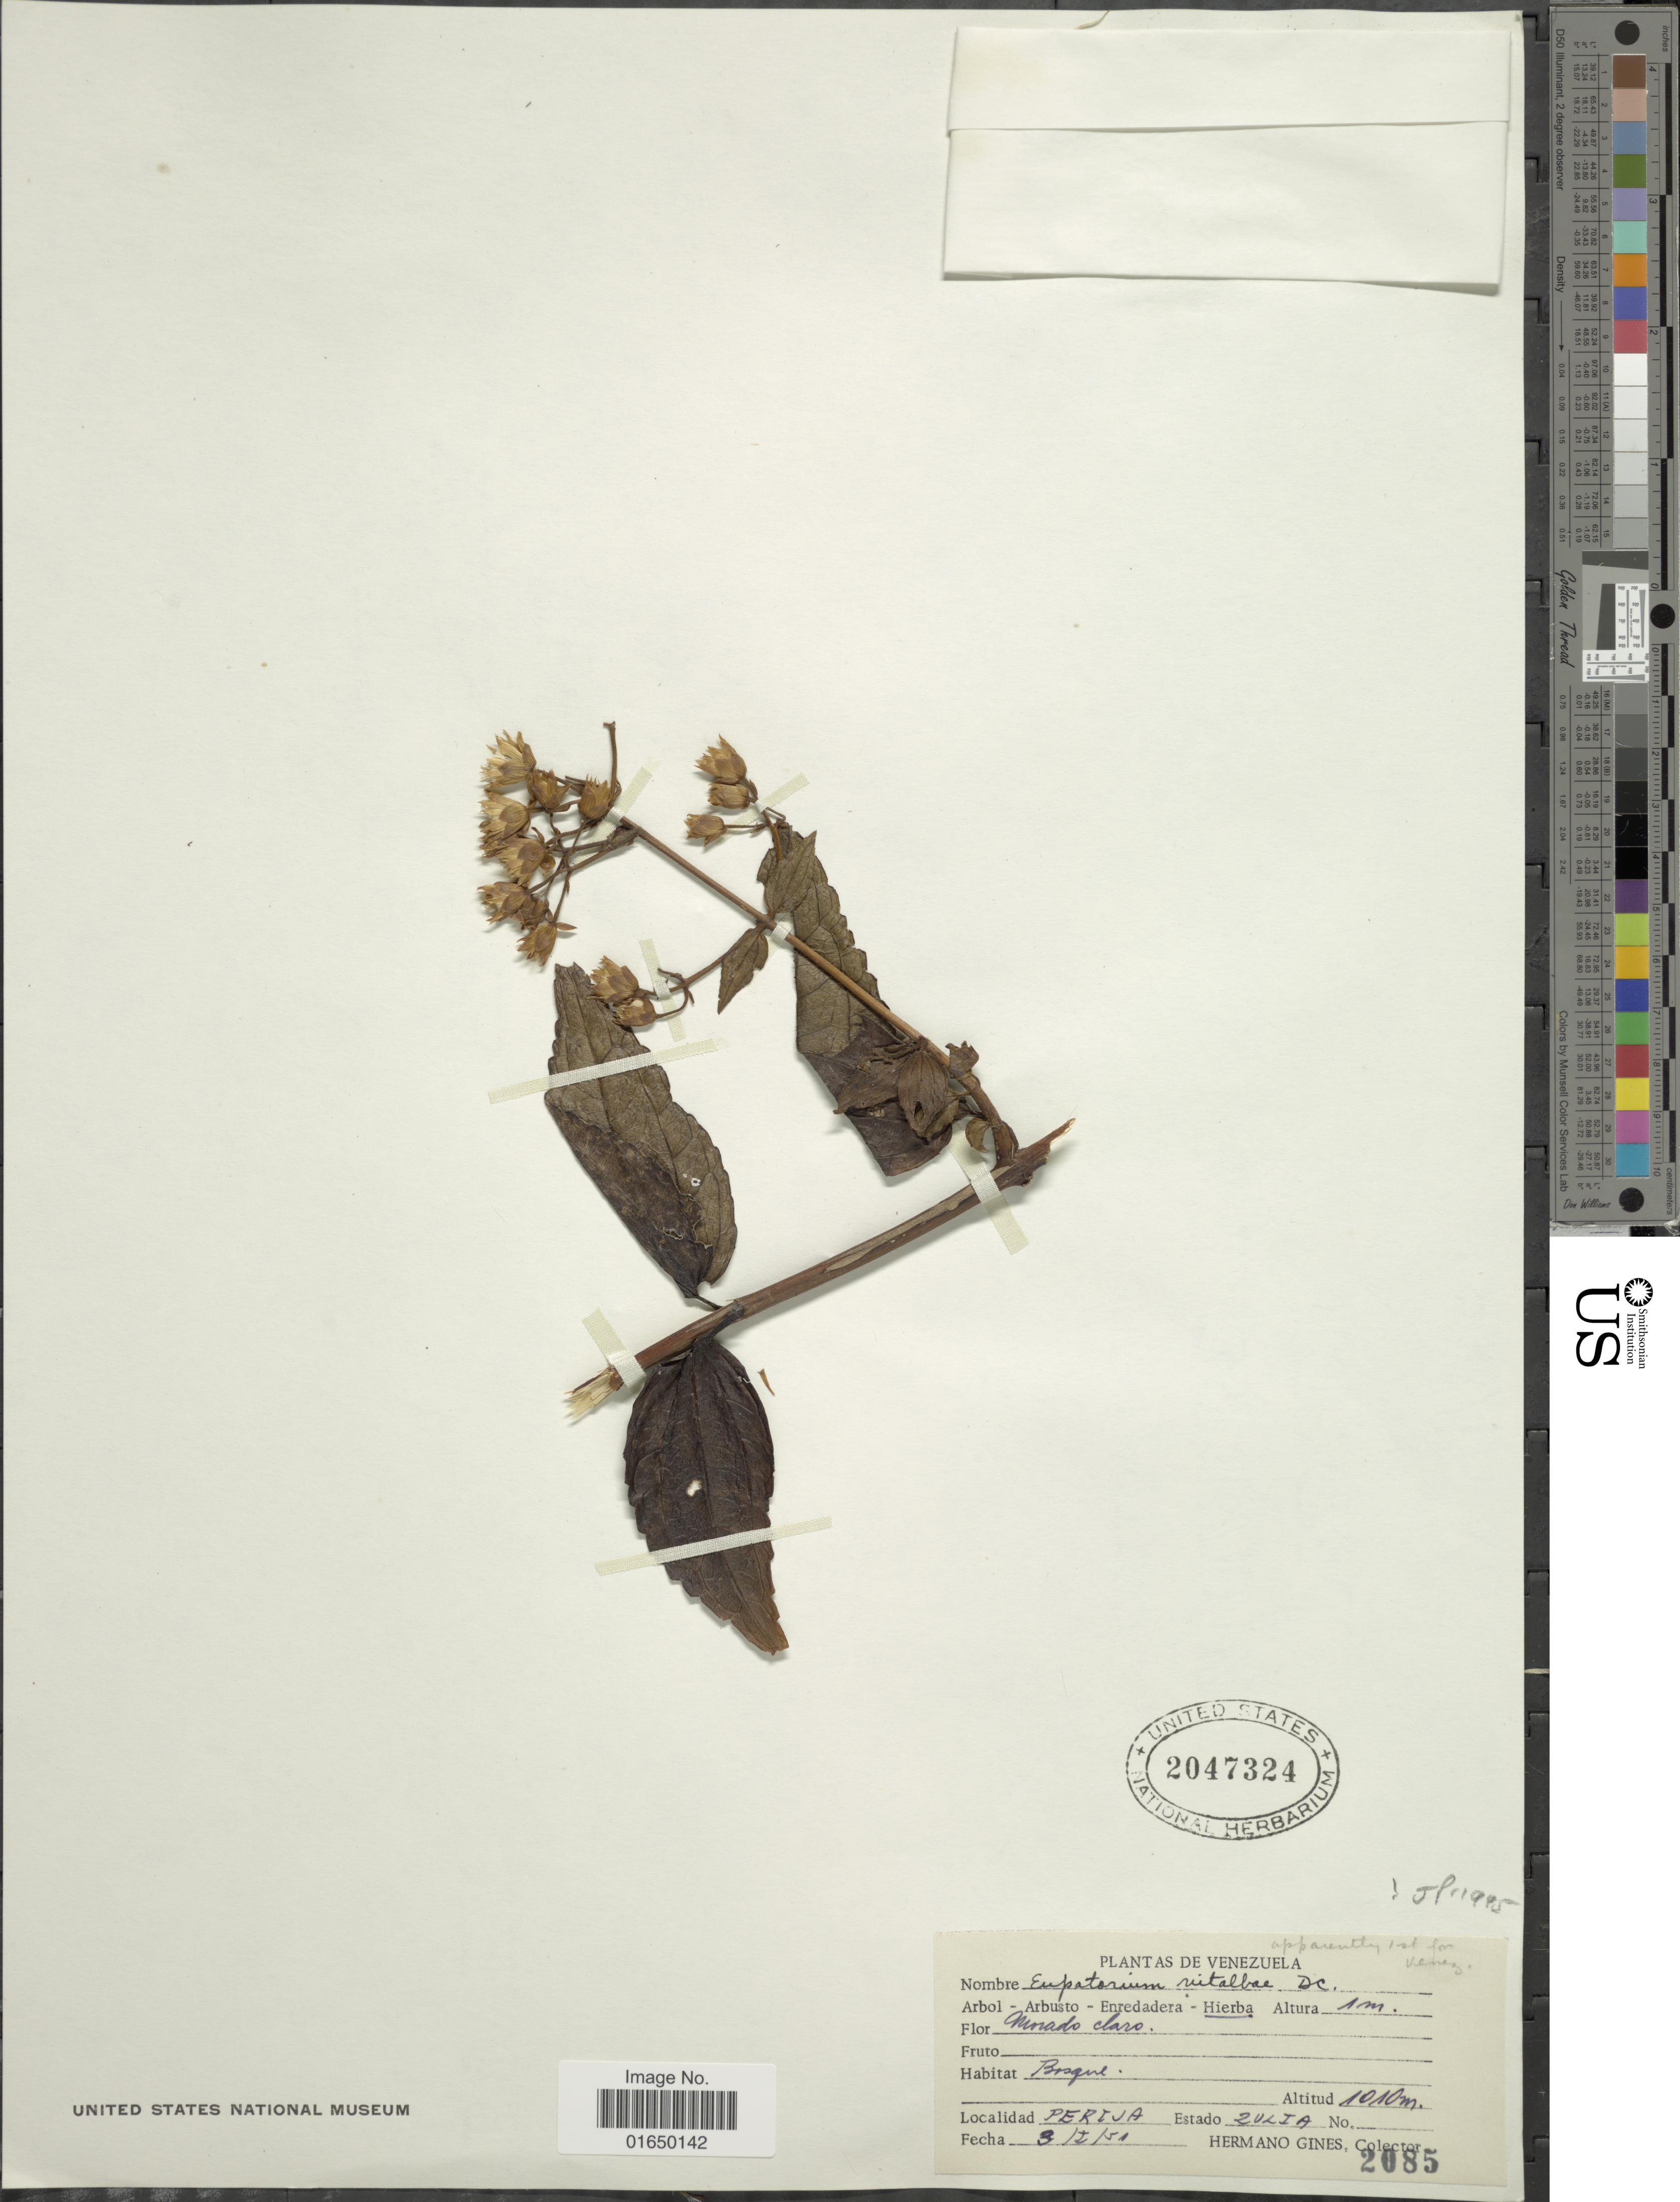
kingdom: Plantae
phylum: Tracheophyta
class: Magnoliopsida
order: Asterales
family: Asteraceae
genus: Heterocondylus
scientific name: Heterocondylus vitalbae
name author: (DC.) R.M. King & H. Rob.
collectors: Bro. Gines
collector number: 2085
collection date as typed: Transcribed d/m/y: 3/1/51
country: Venezuela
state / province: Zulia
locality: Perija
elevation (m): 1010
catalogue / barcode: US 2047324